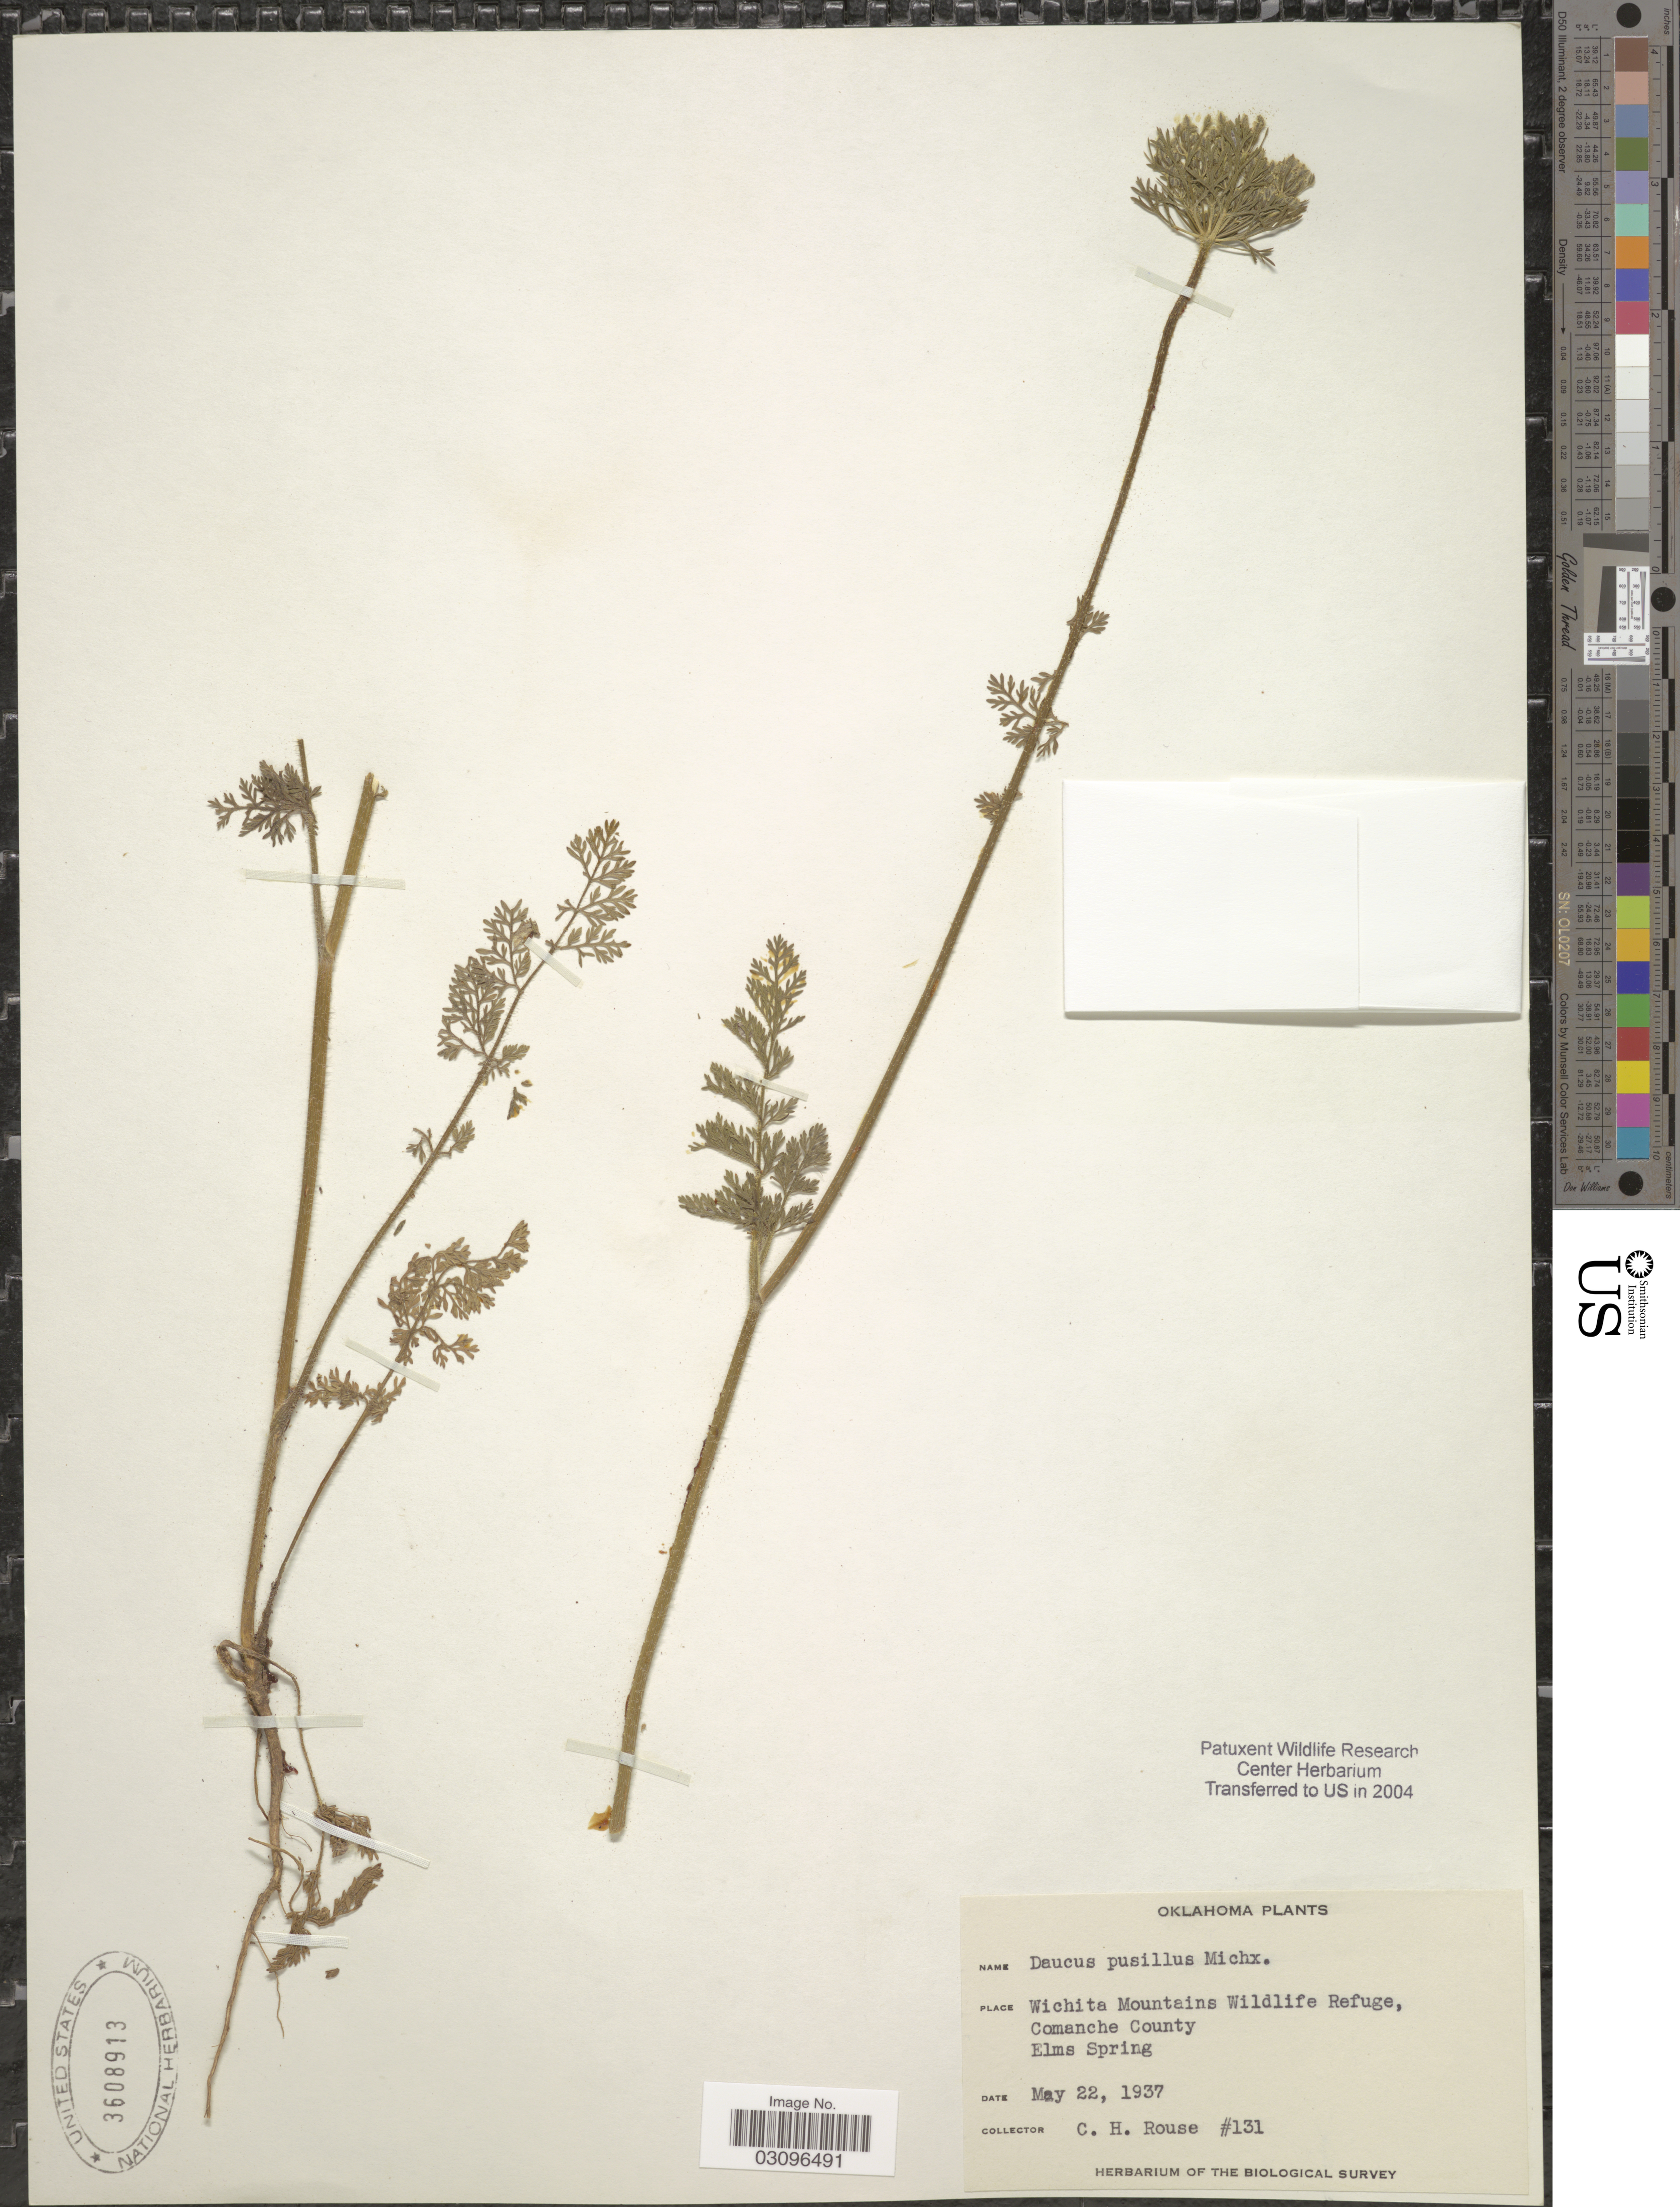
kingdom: Plantae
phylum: Tracheophyta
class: Magnoliopsida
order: Apiales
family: Apiaceae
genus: Daucus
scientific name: Daucus pusillus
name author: Michx.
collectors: C. Rouse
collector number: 131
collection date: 1937-05-22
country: United States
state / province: Oklahoma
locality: Wichita Mountains Wildlife Refuge, Comanche County, Elms Spring.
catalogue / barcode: US 3608913